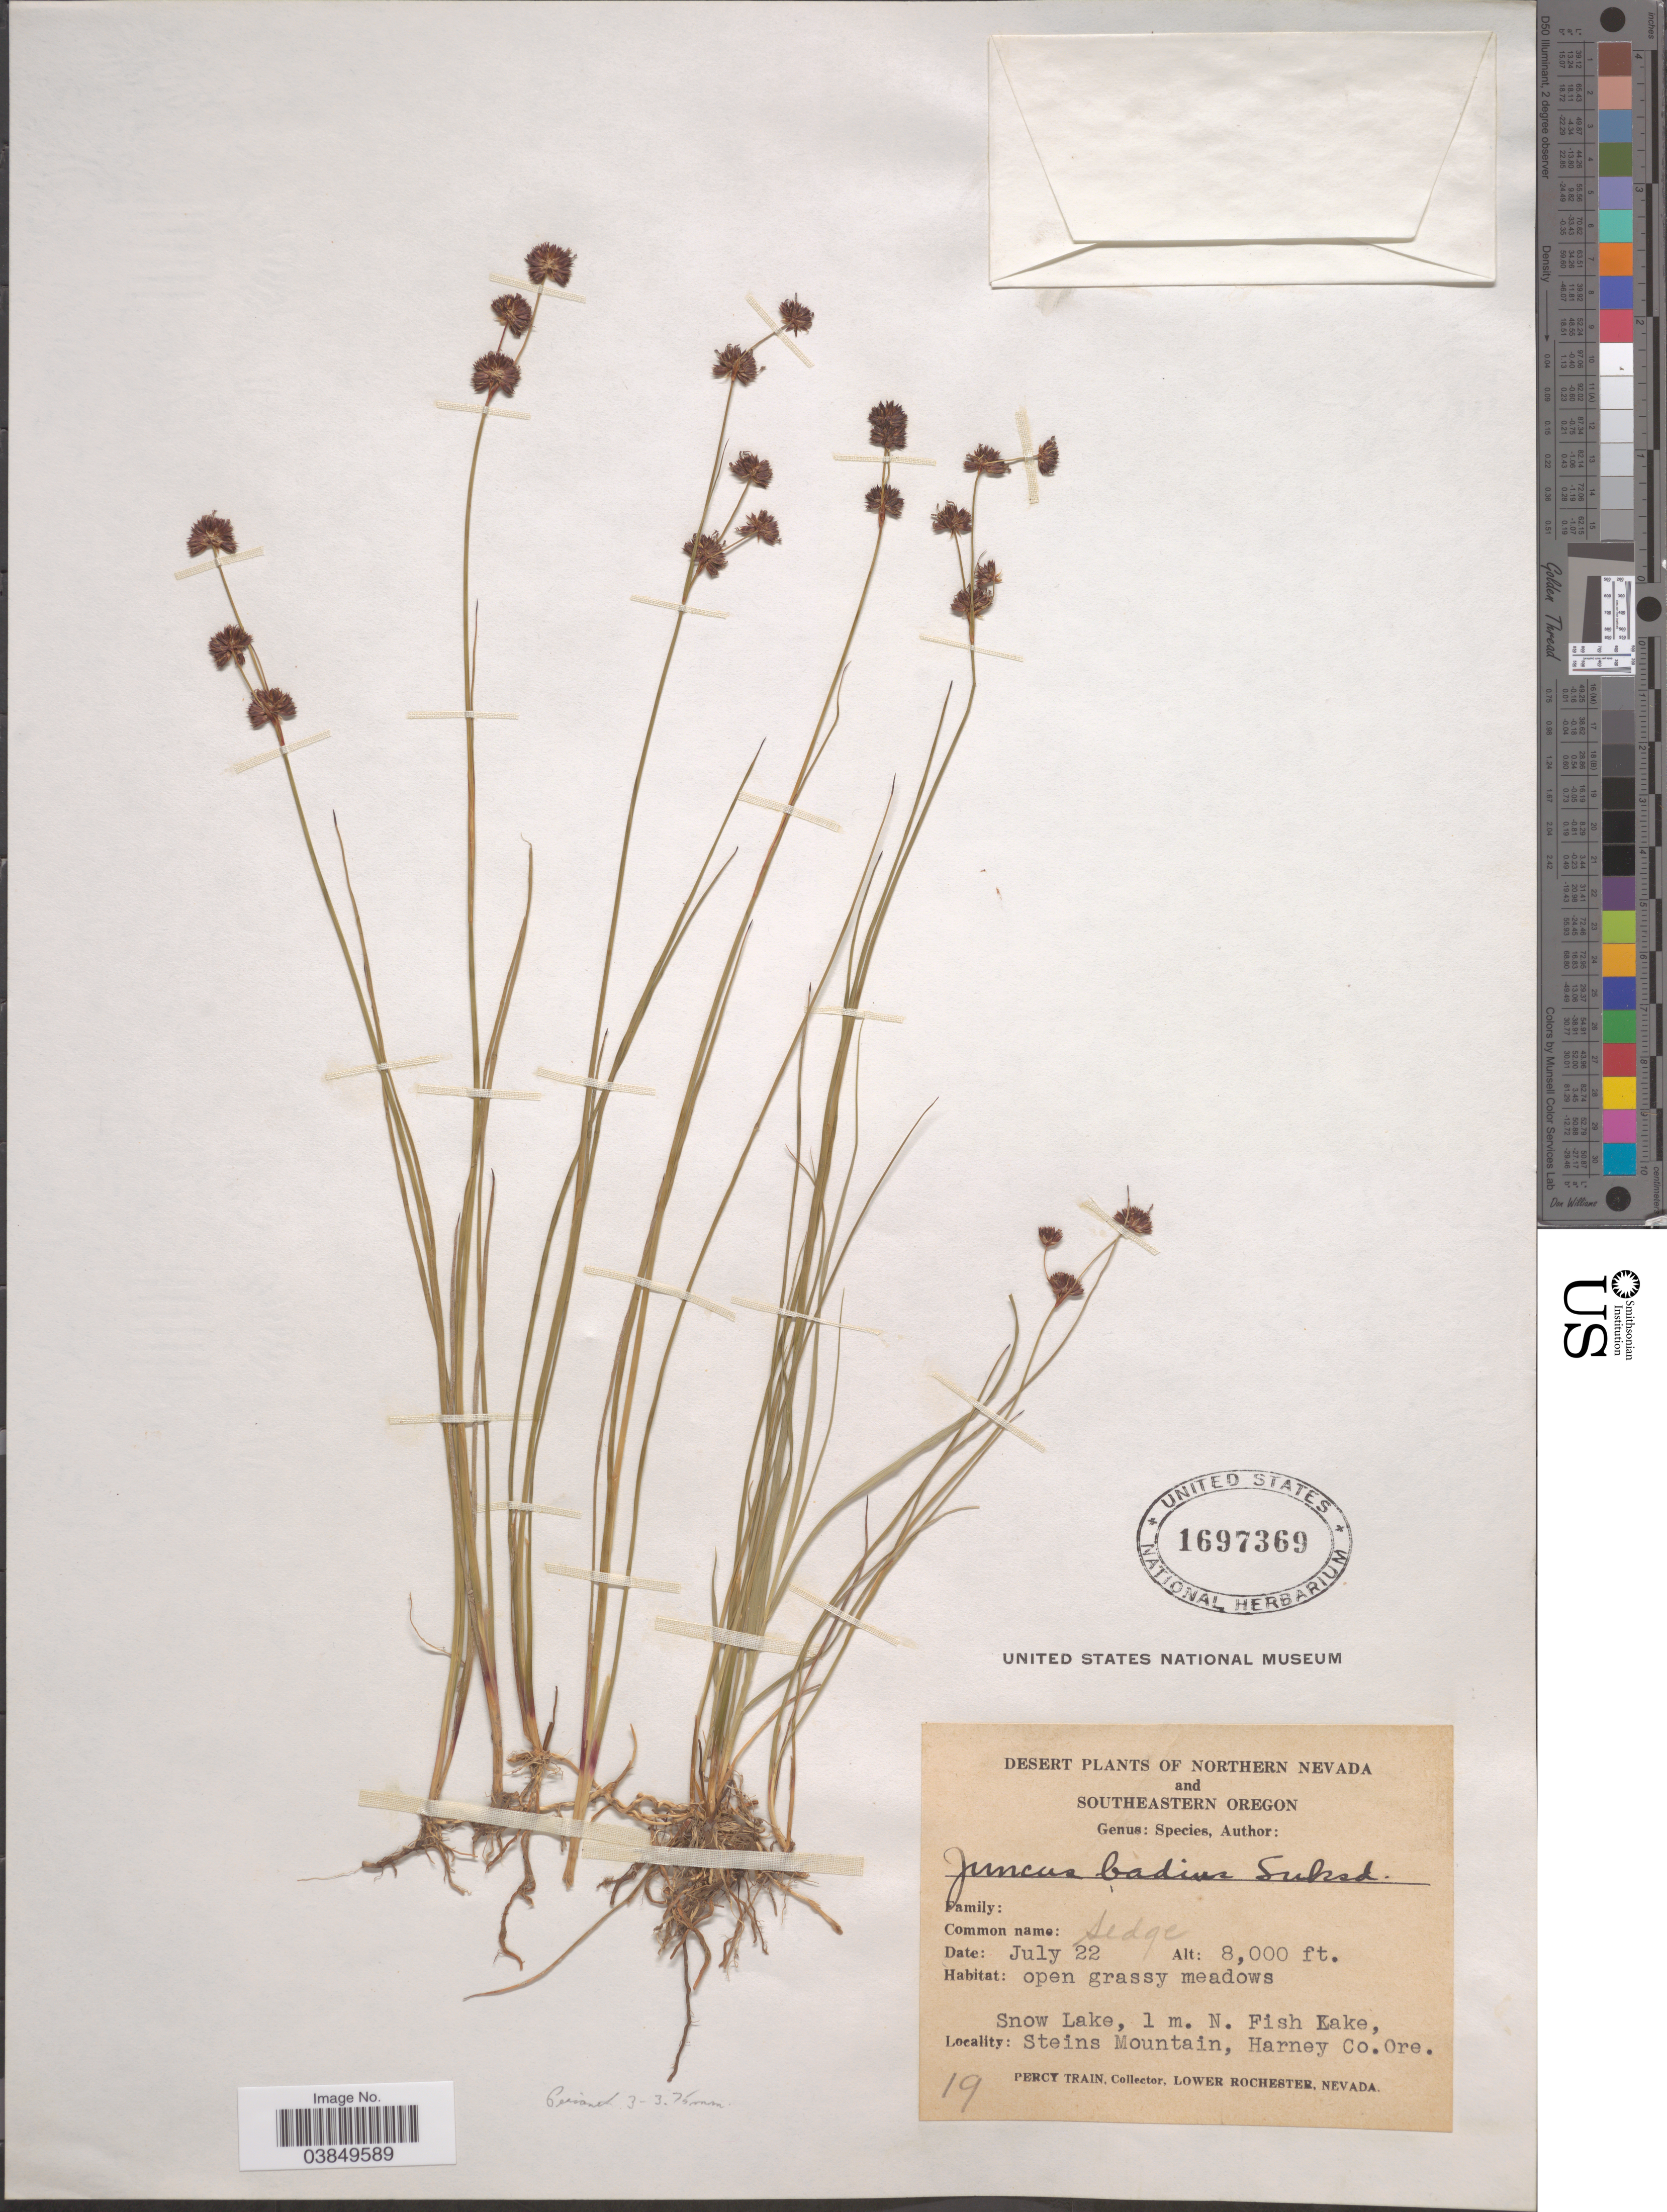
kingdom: Plantae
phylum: Tracheophyta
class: Liliopsida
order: Poales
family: Juncaceae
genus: Juncus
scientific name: Juncus badius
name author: Suksd.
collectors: P. Train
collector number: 19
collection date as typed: Transcribed d/m/y: /7/22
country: United States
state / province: Oregon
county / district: Harney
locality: Southeastern Oregon. Snow Lake, 1 m. N. Fish Lake, Steins Mountain, Harney Co.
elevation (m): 2438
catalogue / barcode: US 1697369